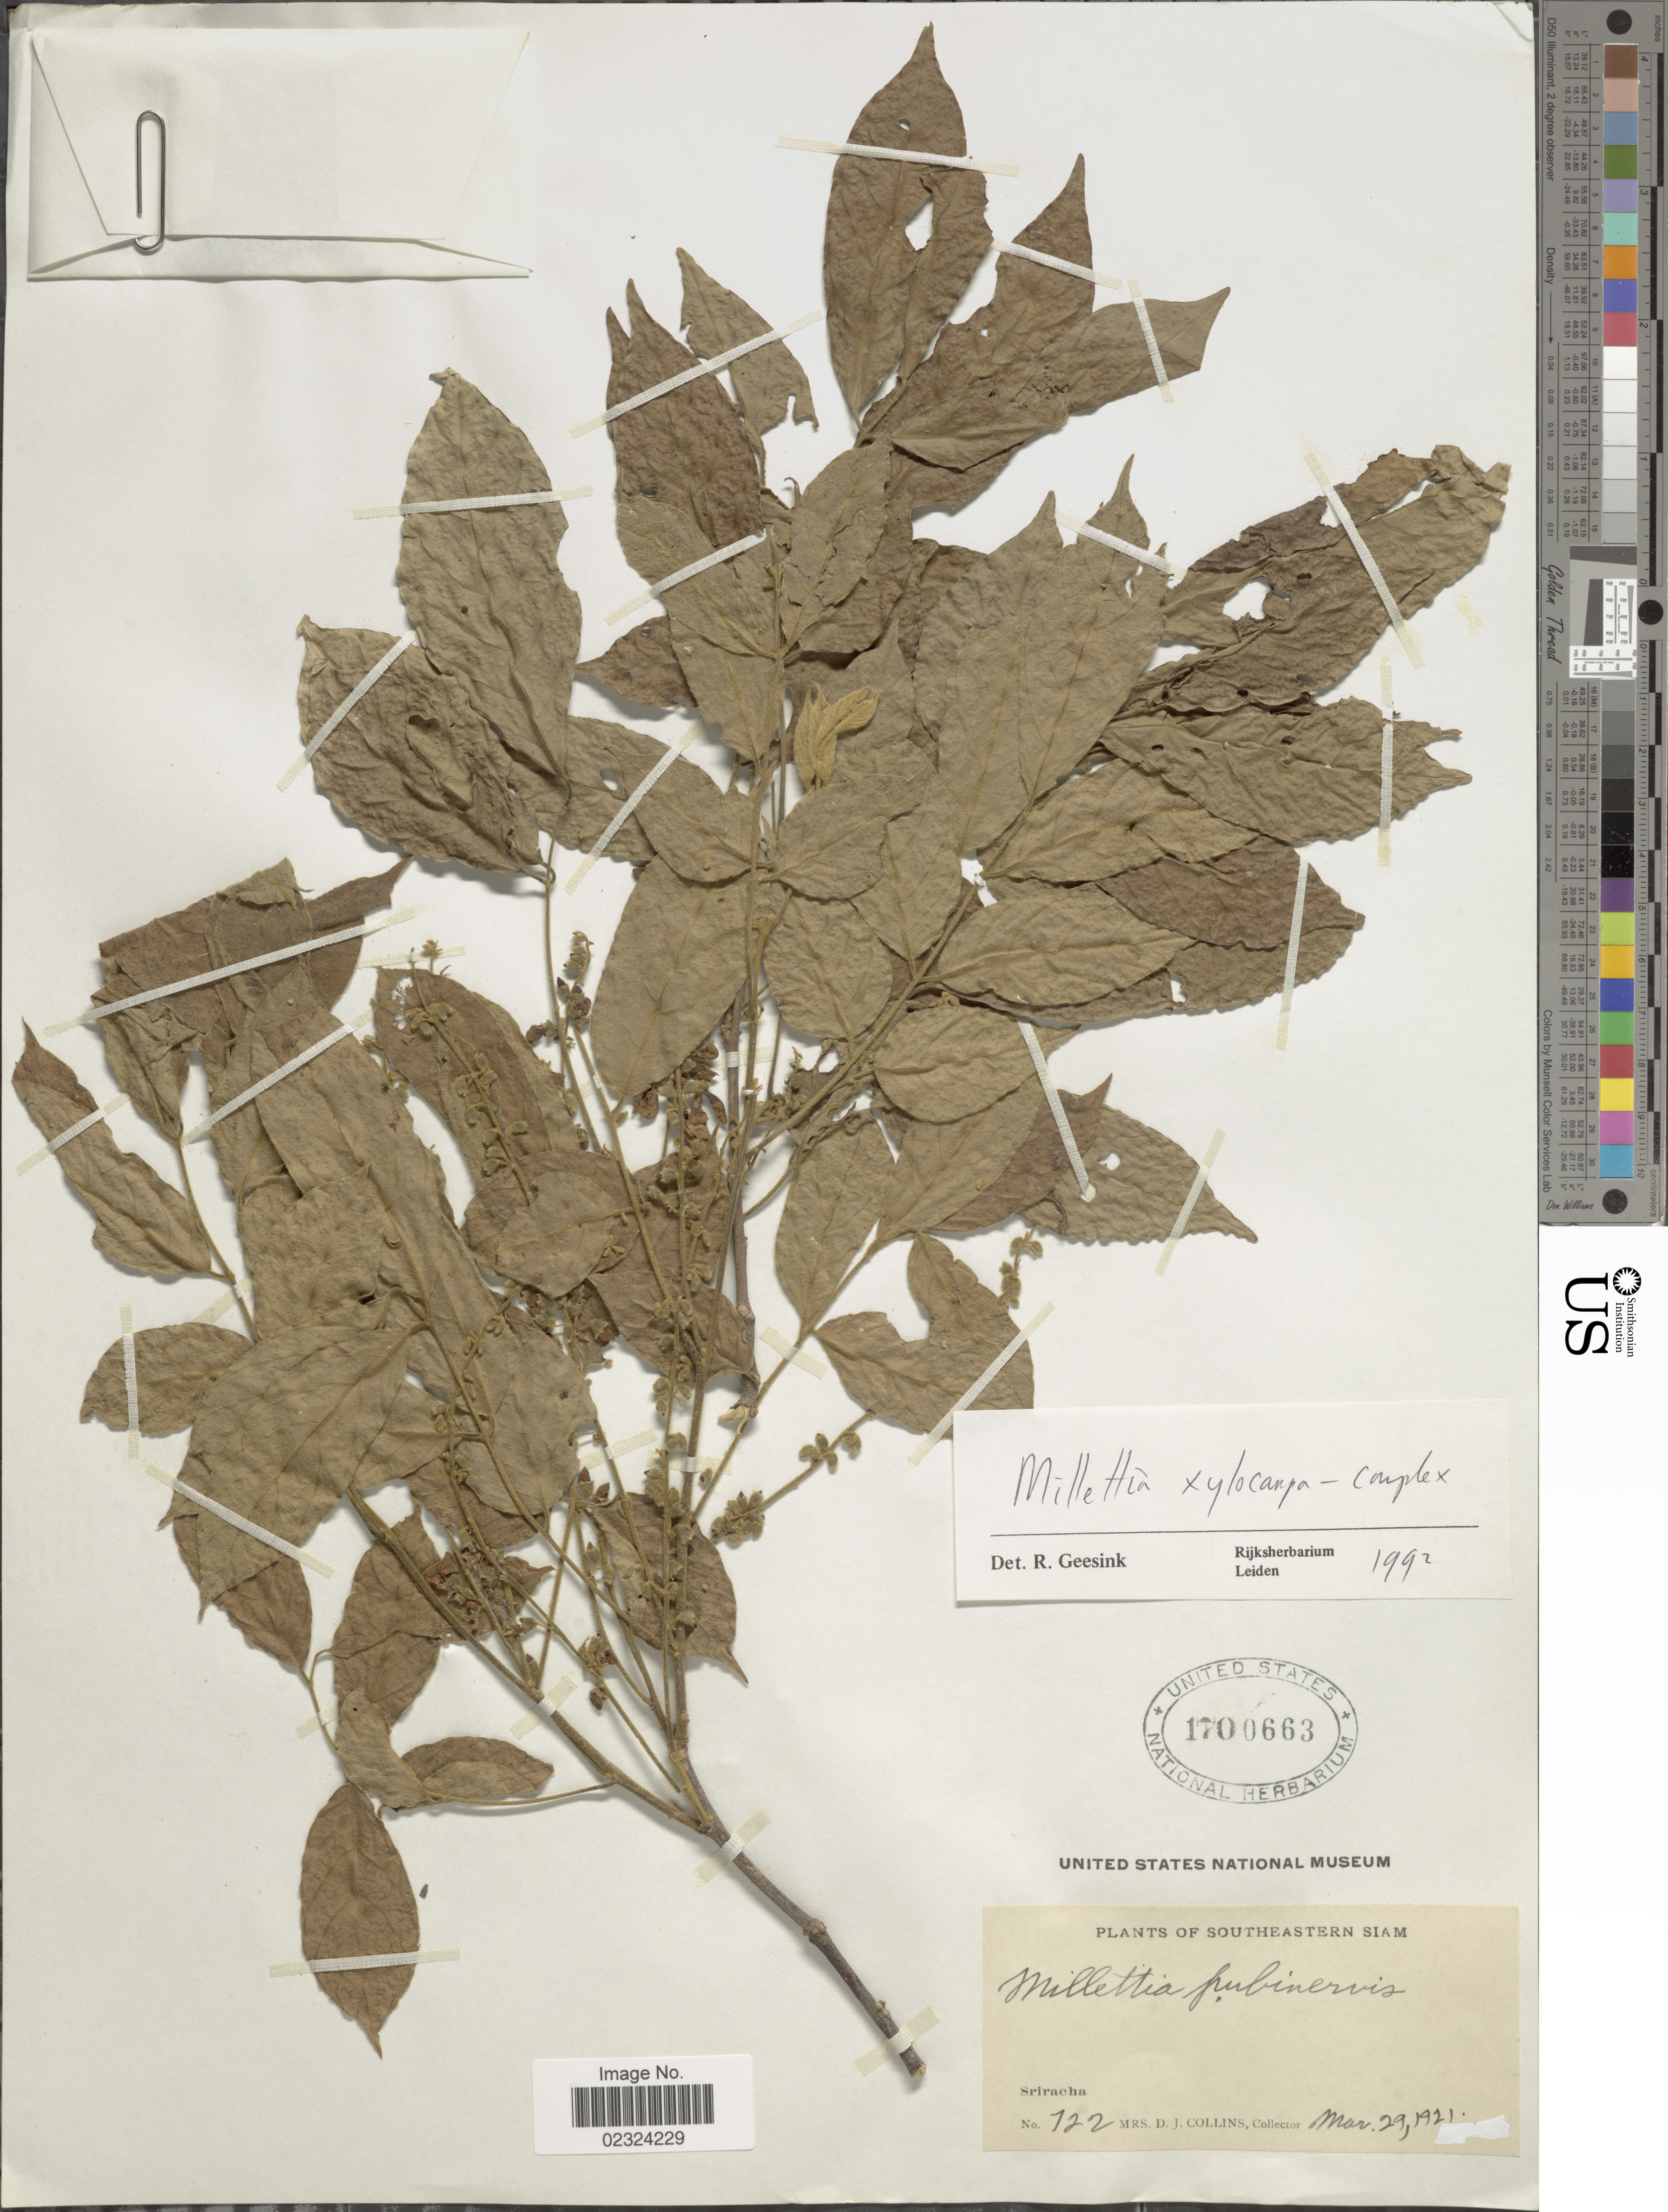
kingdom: Plantae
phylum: Tracheophyta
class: Magnoliopsida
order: Fabales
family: Fabaceae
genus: Millettia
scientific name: Millettia xylocarpa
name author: Miq.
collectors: Mrs. D. J. Collins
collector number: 722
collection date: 1921-03-29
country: Thailand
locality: Southeastern Siam, Sriracha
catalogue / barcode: US 1700663